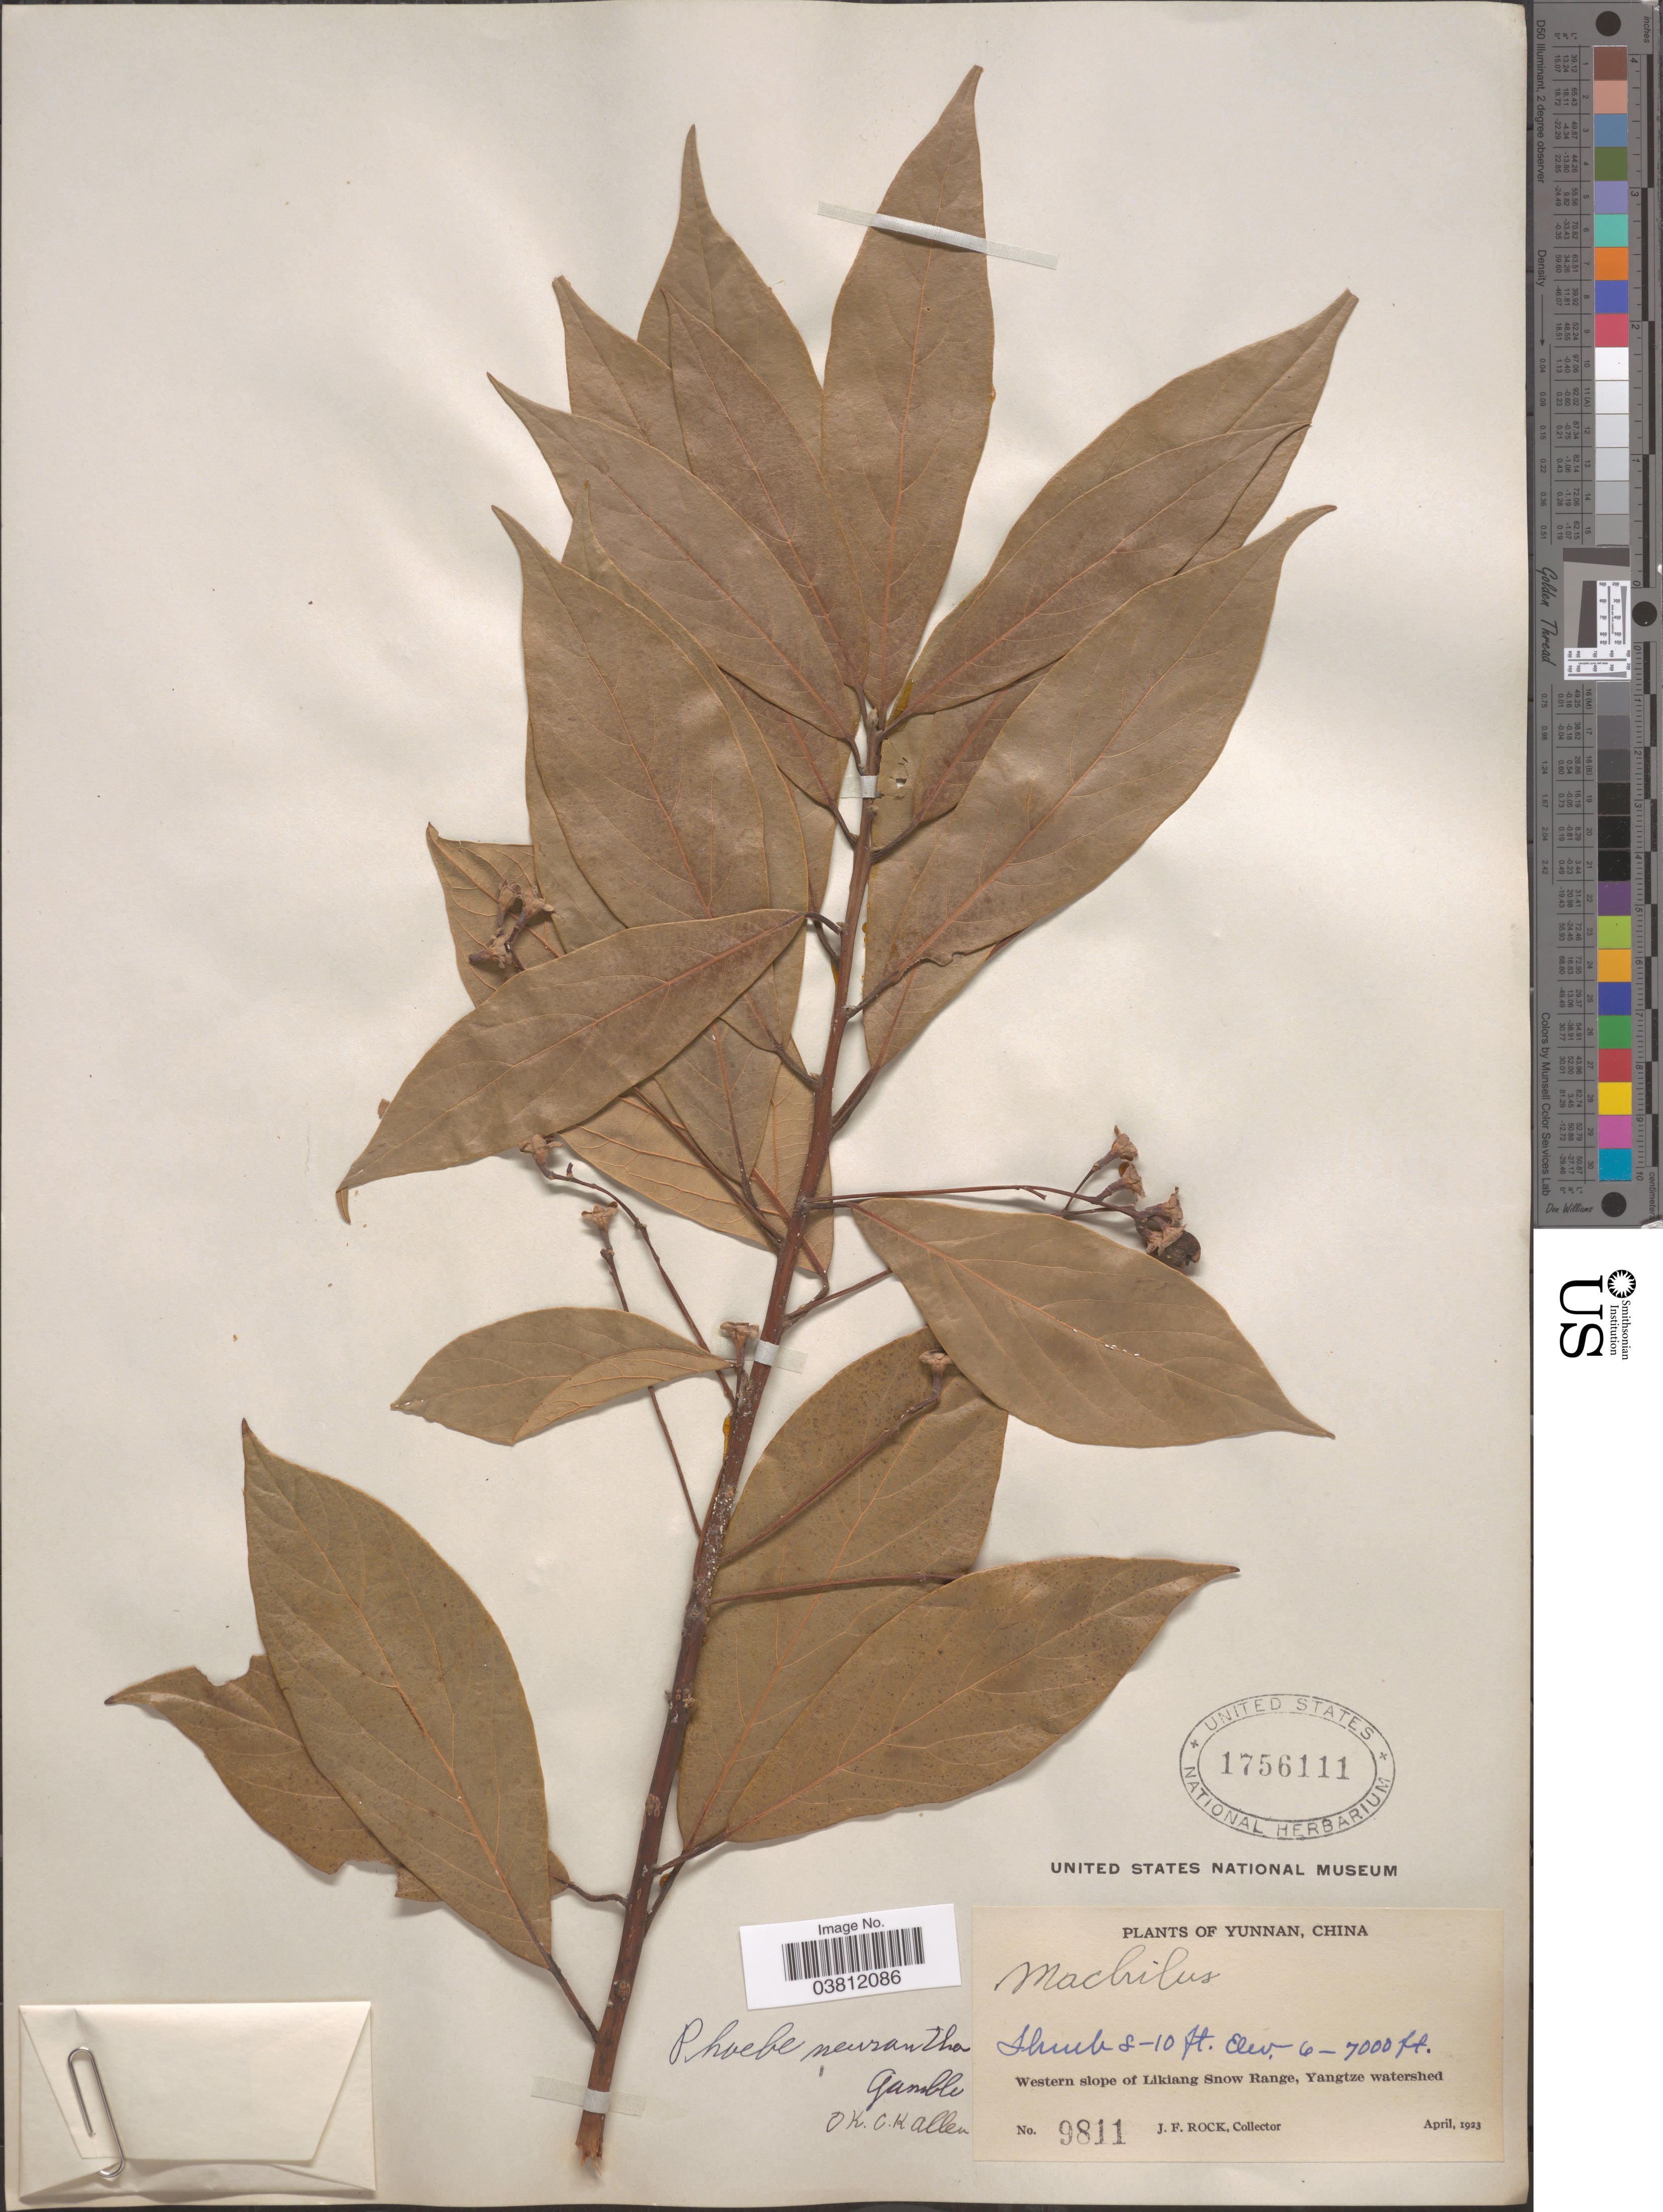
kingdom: Plantae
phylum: Tracheophyta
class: Magnoliopsida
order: Laurales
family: Lauraceae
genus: Phoebe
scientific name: Phoebe neurantha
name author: Gamble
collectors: J. Rock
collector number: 9811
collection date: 1923-04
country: China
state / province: Yunnan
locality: Western slope of Likiang Snow Range, Yangtze watershed.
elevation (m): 1829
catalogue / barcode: US 1756111